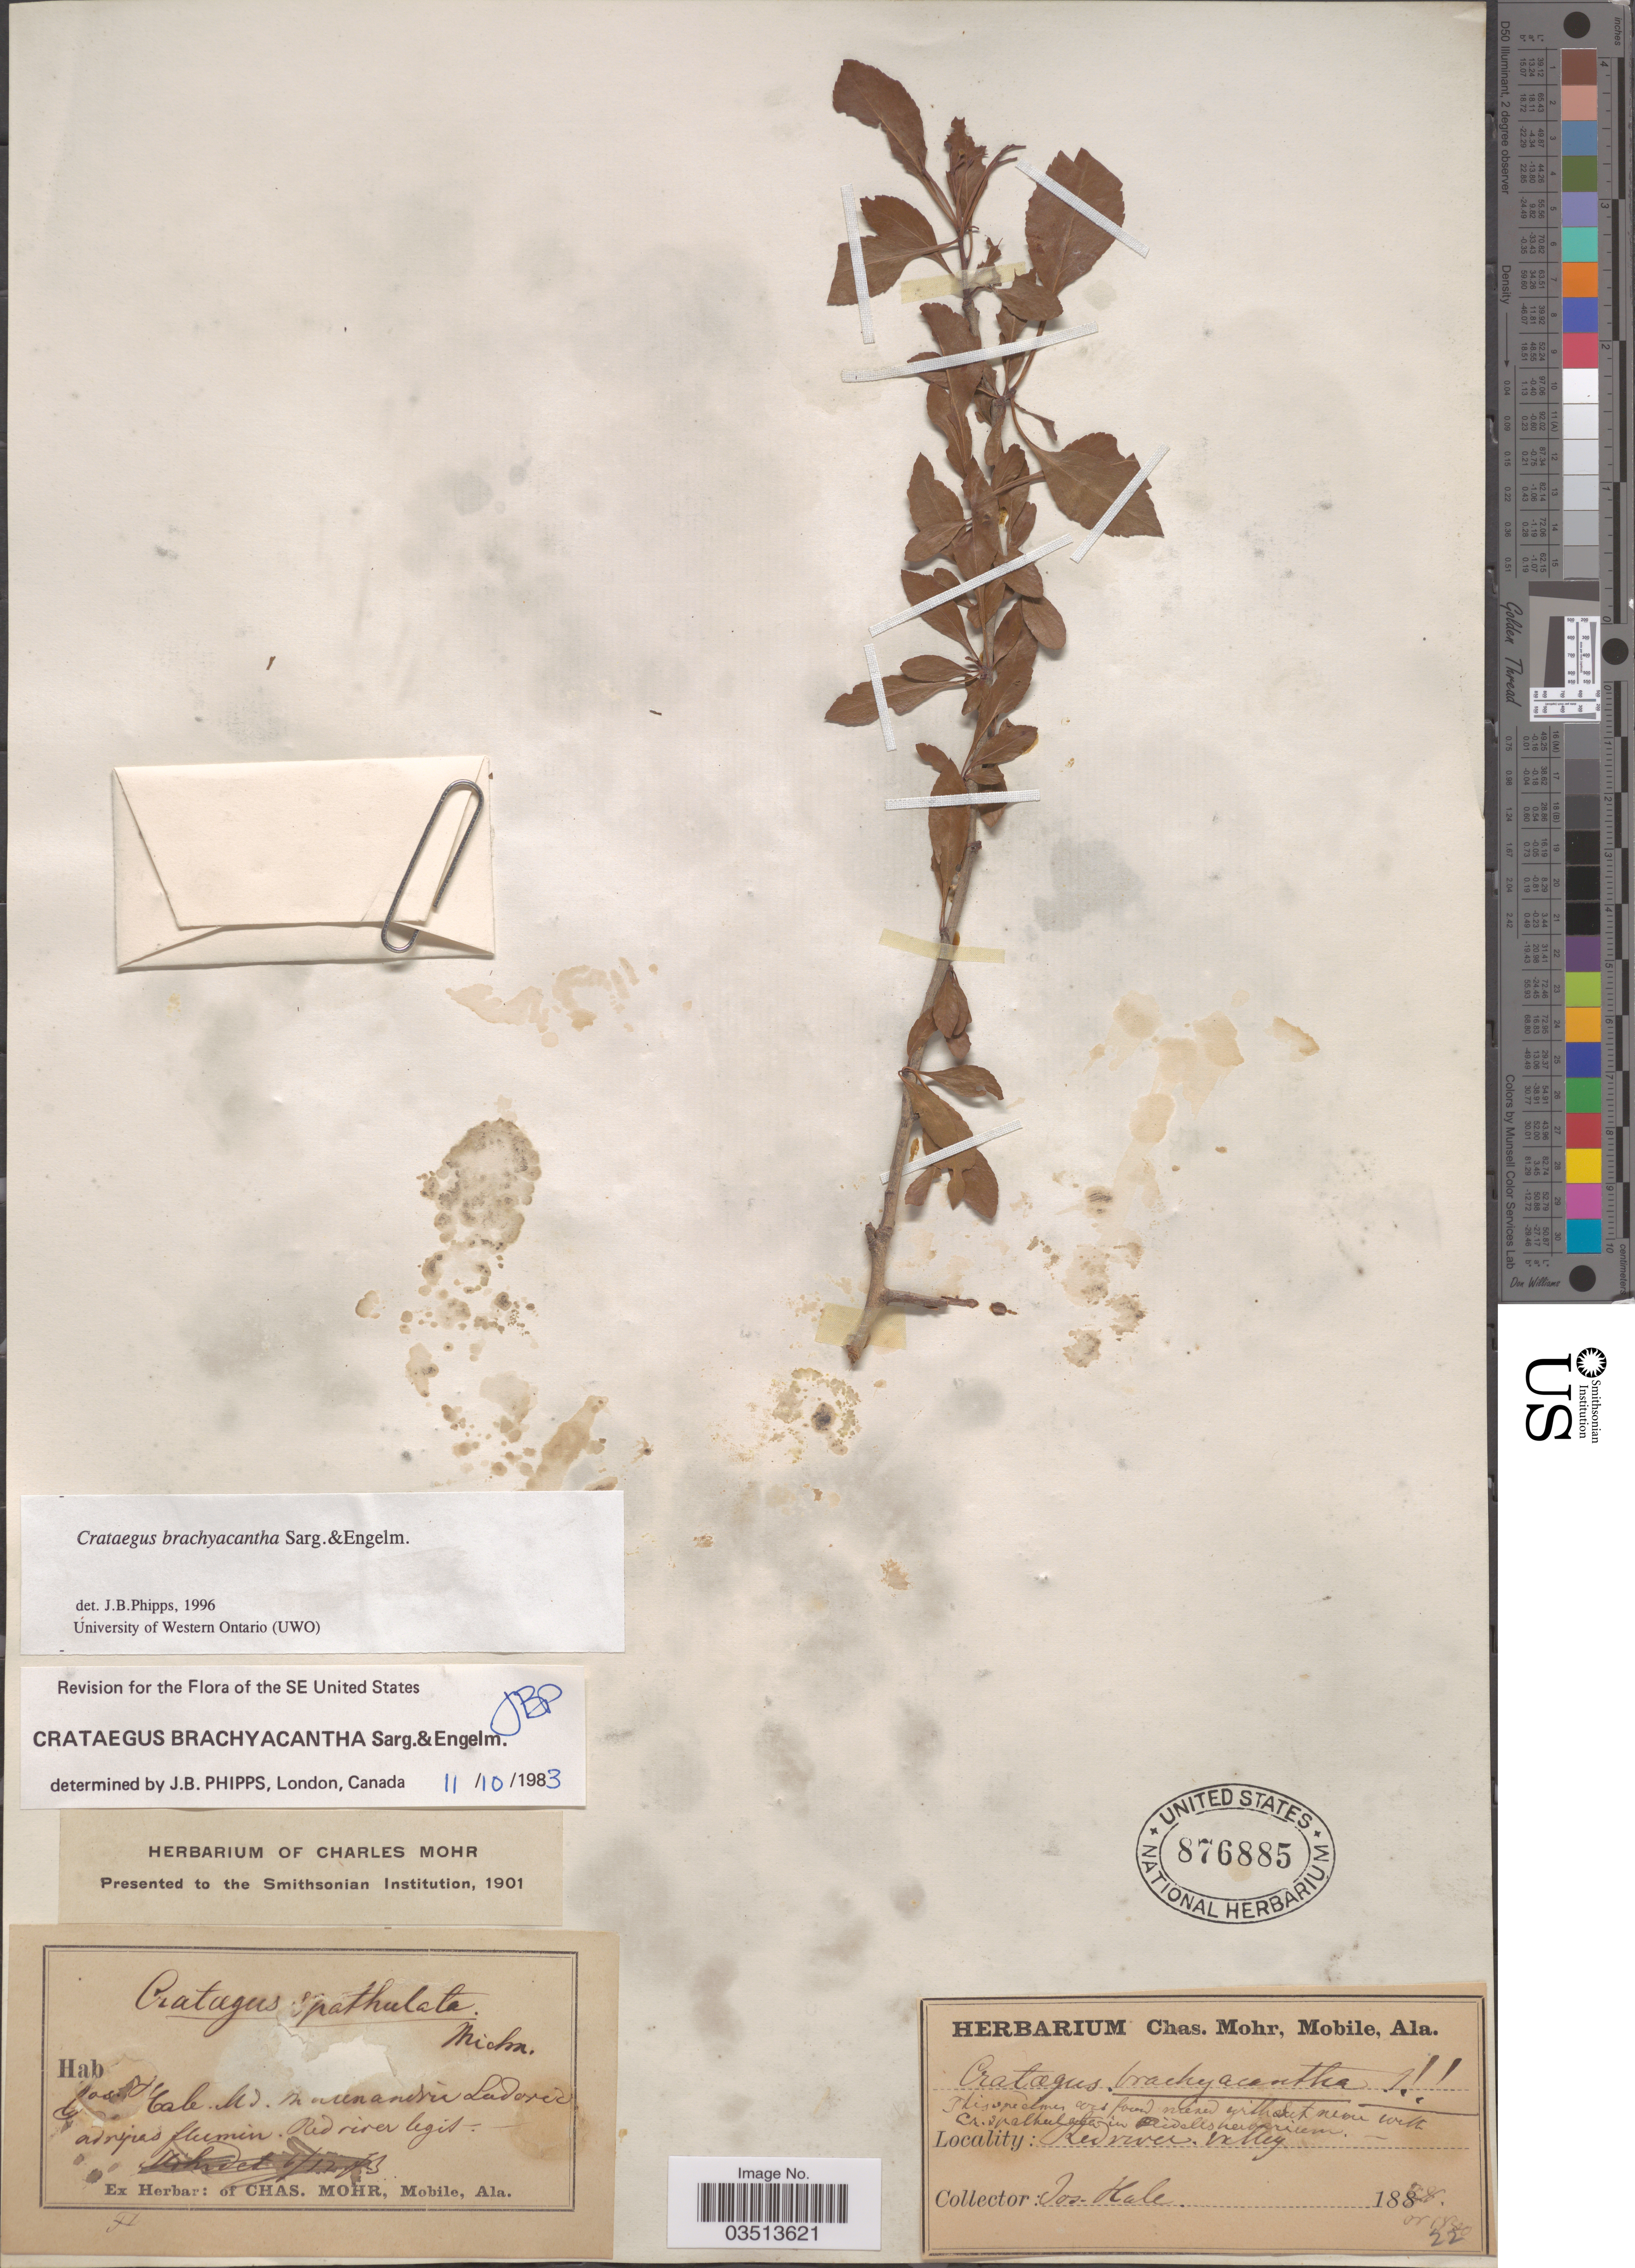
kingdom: Plantae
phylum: Tracheophyta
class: Magnoliopsida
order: Rosales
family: Rosaceae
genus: Crataegus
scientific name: Crataegus brachyacantha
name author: Sarg. & Engelm.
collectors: J. Hale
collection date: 1888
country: United States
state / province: Alabama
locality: Red river Valley.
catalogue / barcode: US 876885